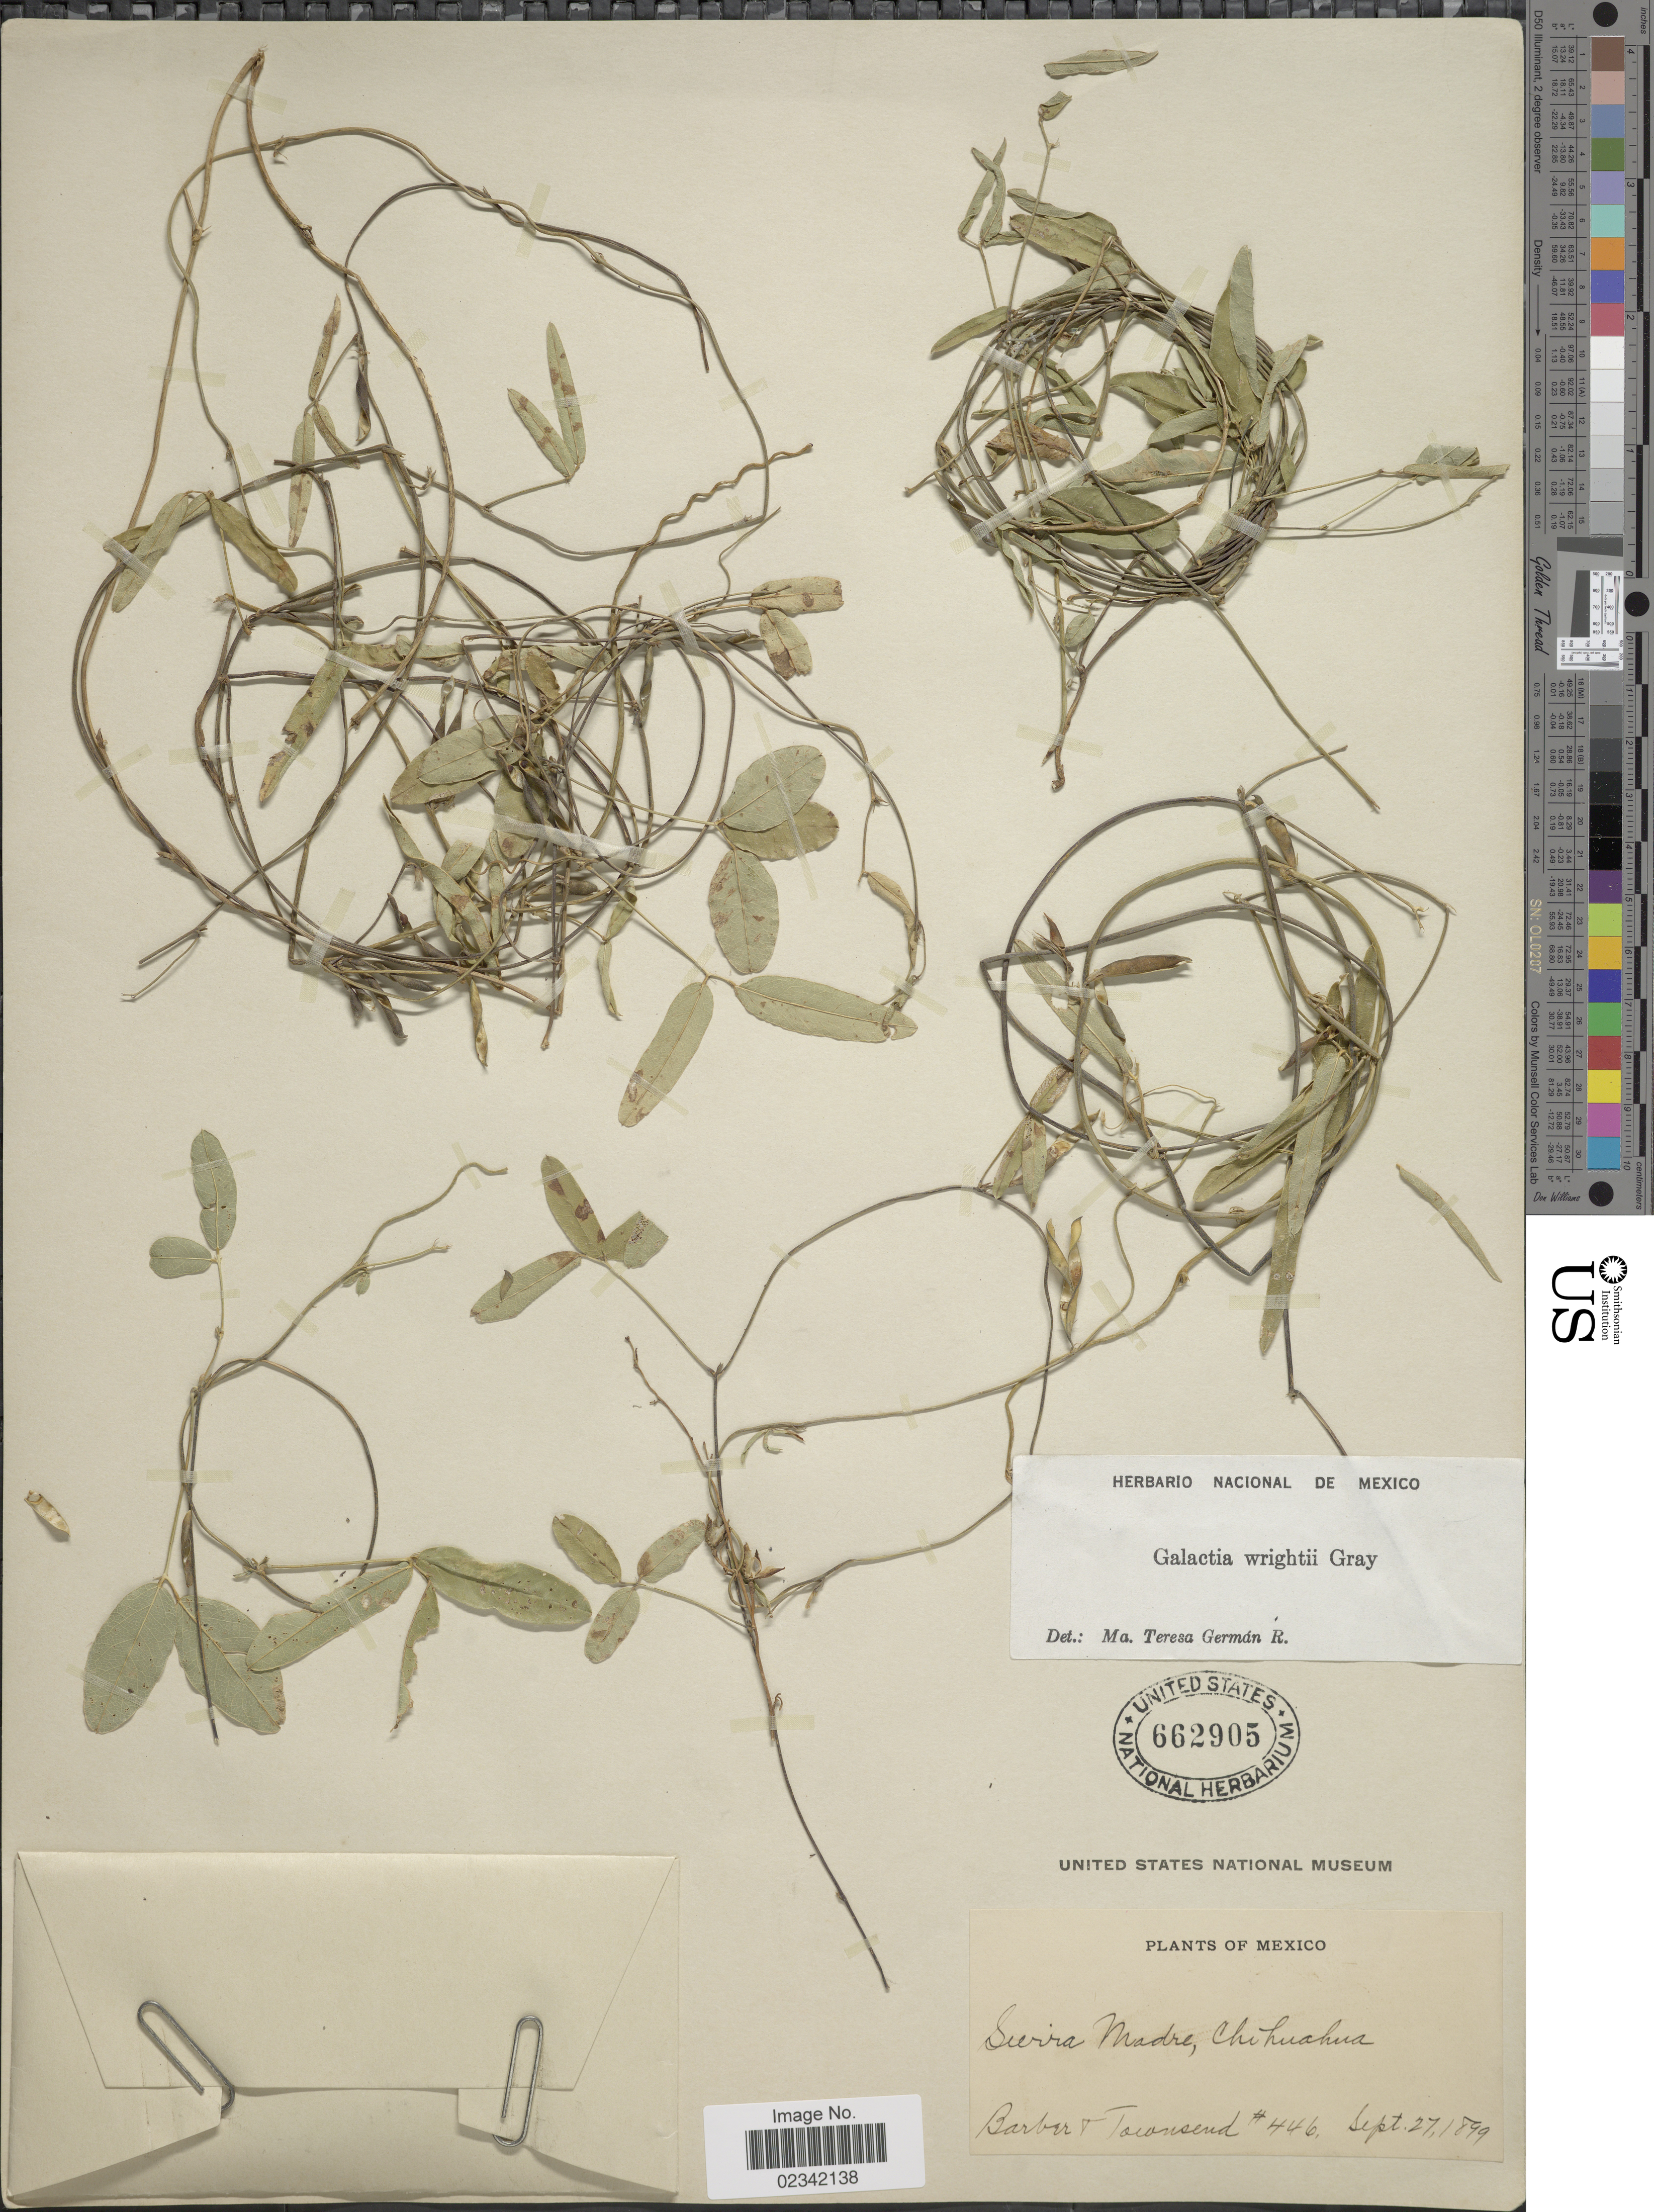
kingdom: Plantae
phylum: Tracheophyta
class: Magnoliopsida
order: Fabales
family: Fabaceae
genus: Galactia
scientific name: Galactia wrightii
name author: A. Gray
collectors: -. Barber & Townsend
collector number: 446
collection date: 1899-09-27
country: Mexico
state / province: Chihuahua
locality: Sierra Madre, Chihuahua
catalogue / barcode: US 662905